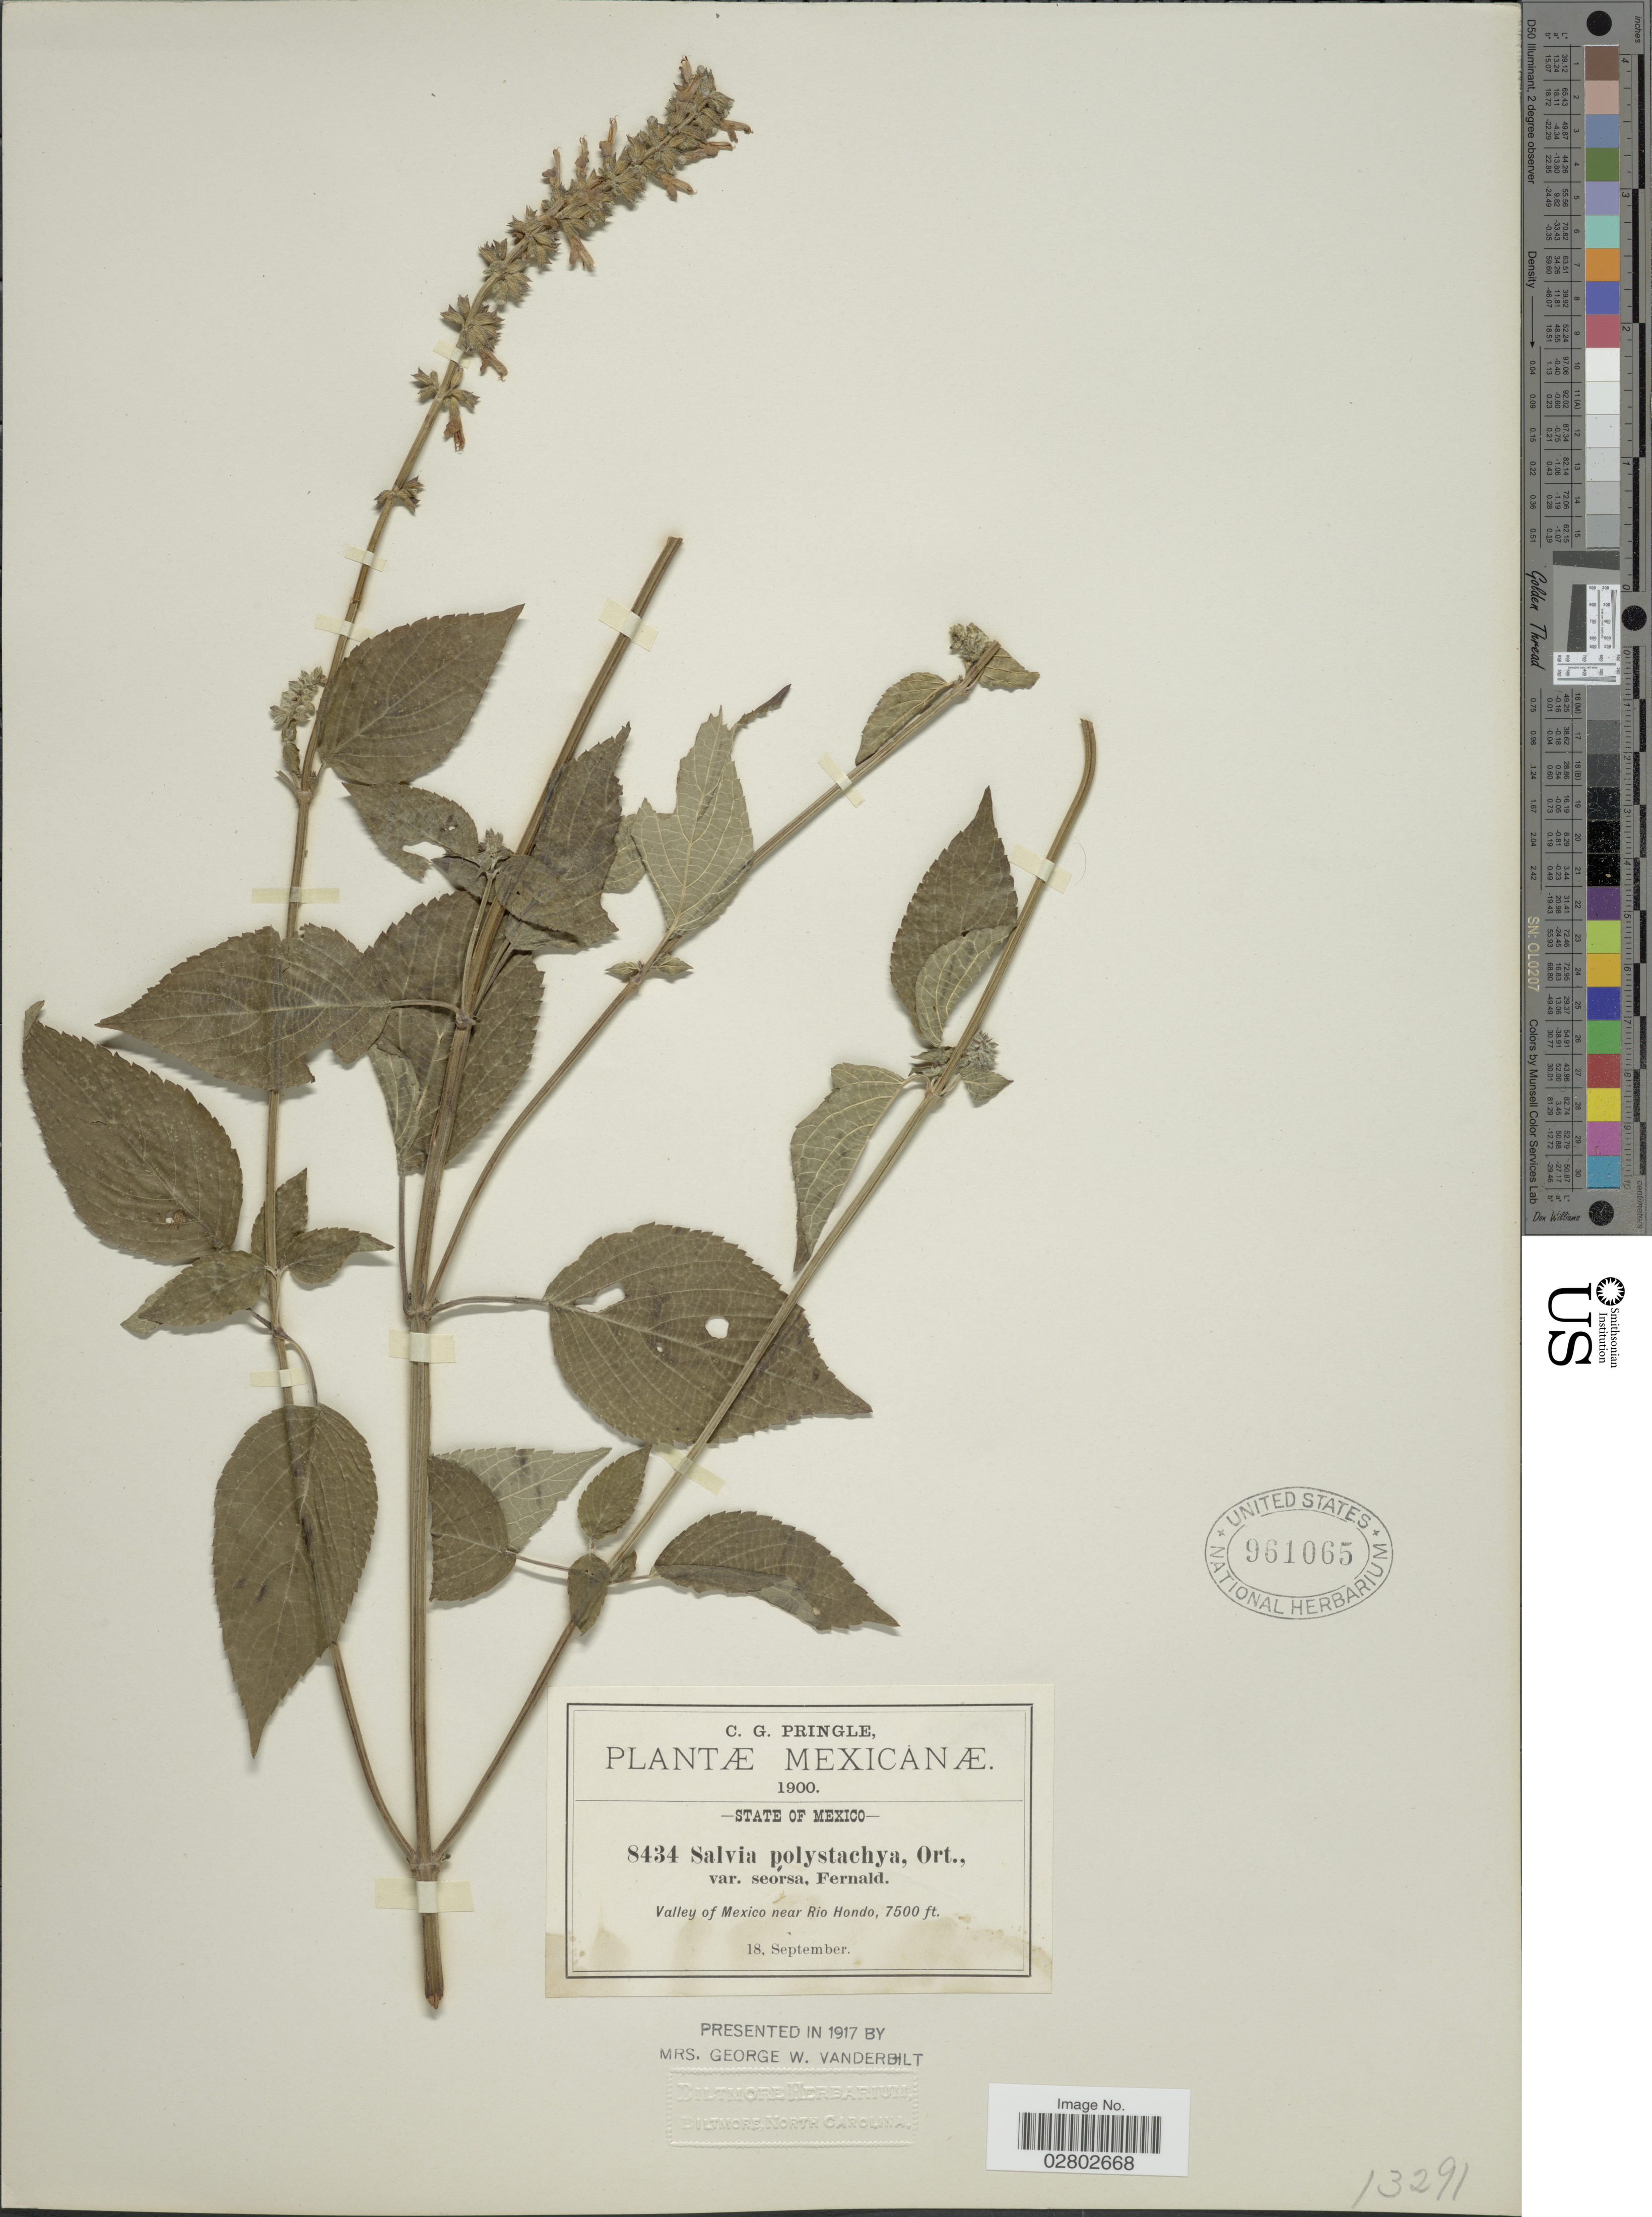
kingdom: Plantae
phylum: Tracheophyta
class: Magnoliopsida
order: Lamiales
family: Lamiaceae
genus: Salvia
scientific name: Salvia polystachya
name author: Cav.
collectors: C. G. Pringle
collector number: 8434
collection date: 1900-09-18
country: Mexico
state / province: México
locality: Valley of Mexico near Rio Hondo.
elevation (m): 2286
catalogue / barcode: US 961065